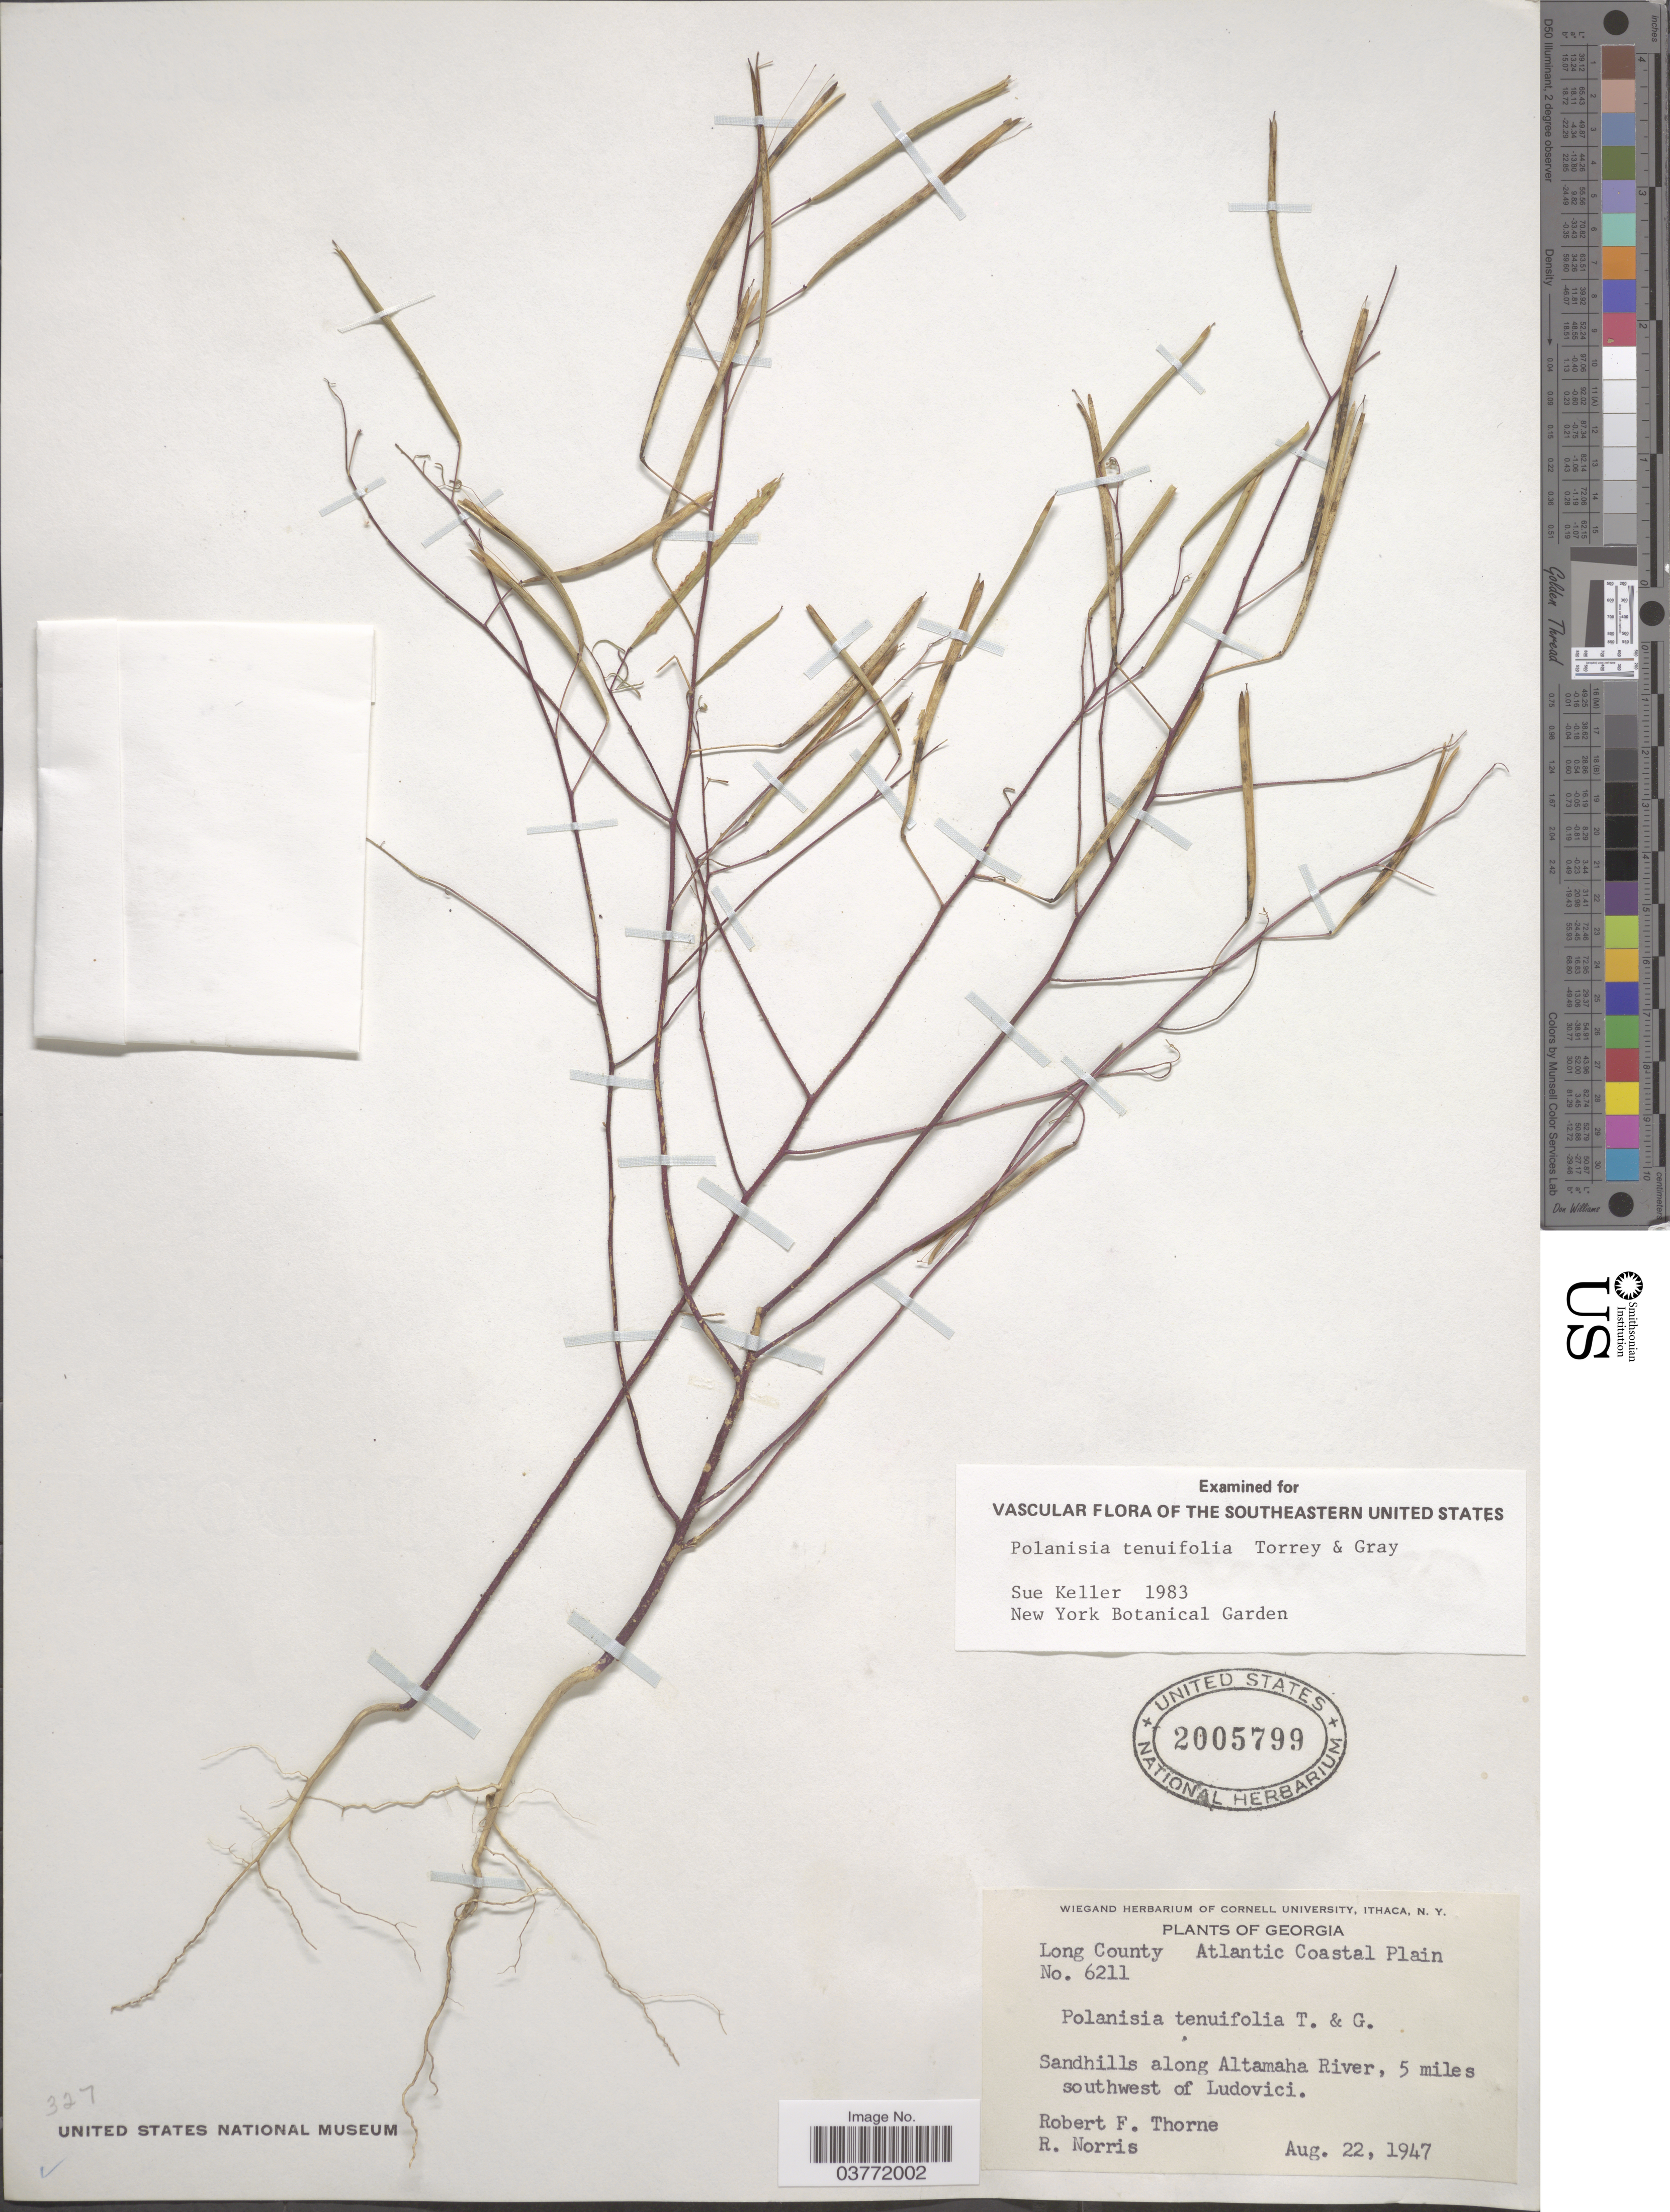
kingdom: Plantae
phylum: Tracheophyta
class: Magnoliopsida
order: Brassicales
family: Cleomaceae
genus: Polanisia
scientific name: Polanisia tenuifolia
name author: Torr. & A. Gray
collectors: R. F. Thorne & R. E. Norris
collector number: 6211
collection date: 1947-08-22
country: United States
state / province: Georgia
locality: Long County Atlantic Coastal Plain. Sandhilles along Altamaha River, 5 miles southwest of Ludovici.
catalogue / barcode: US 2005799